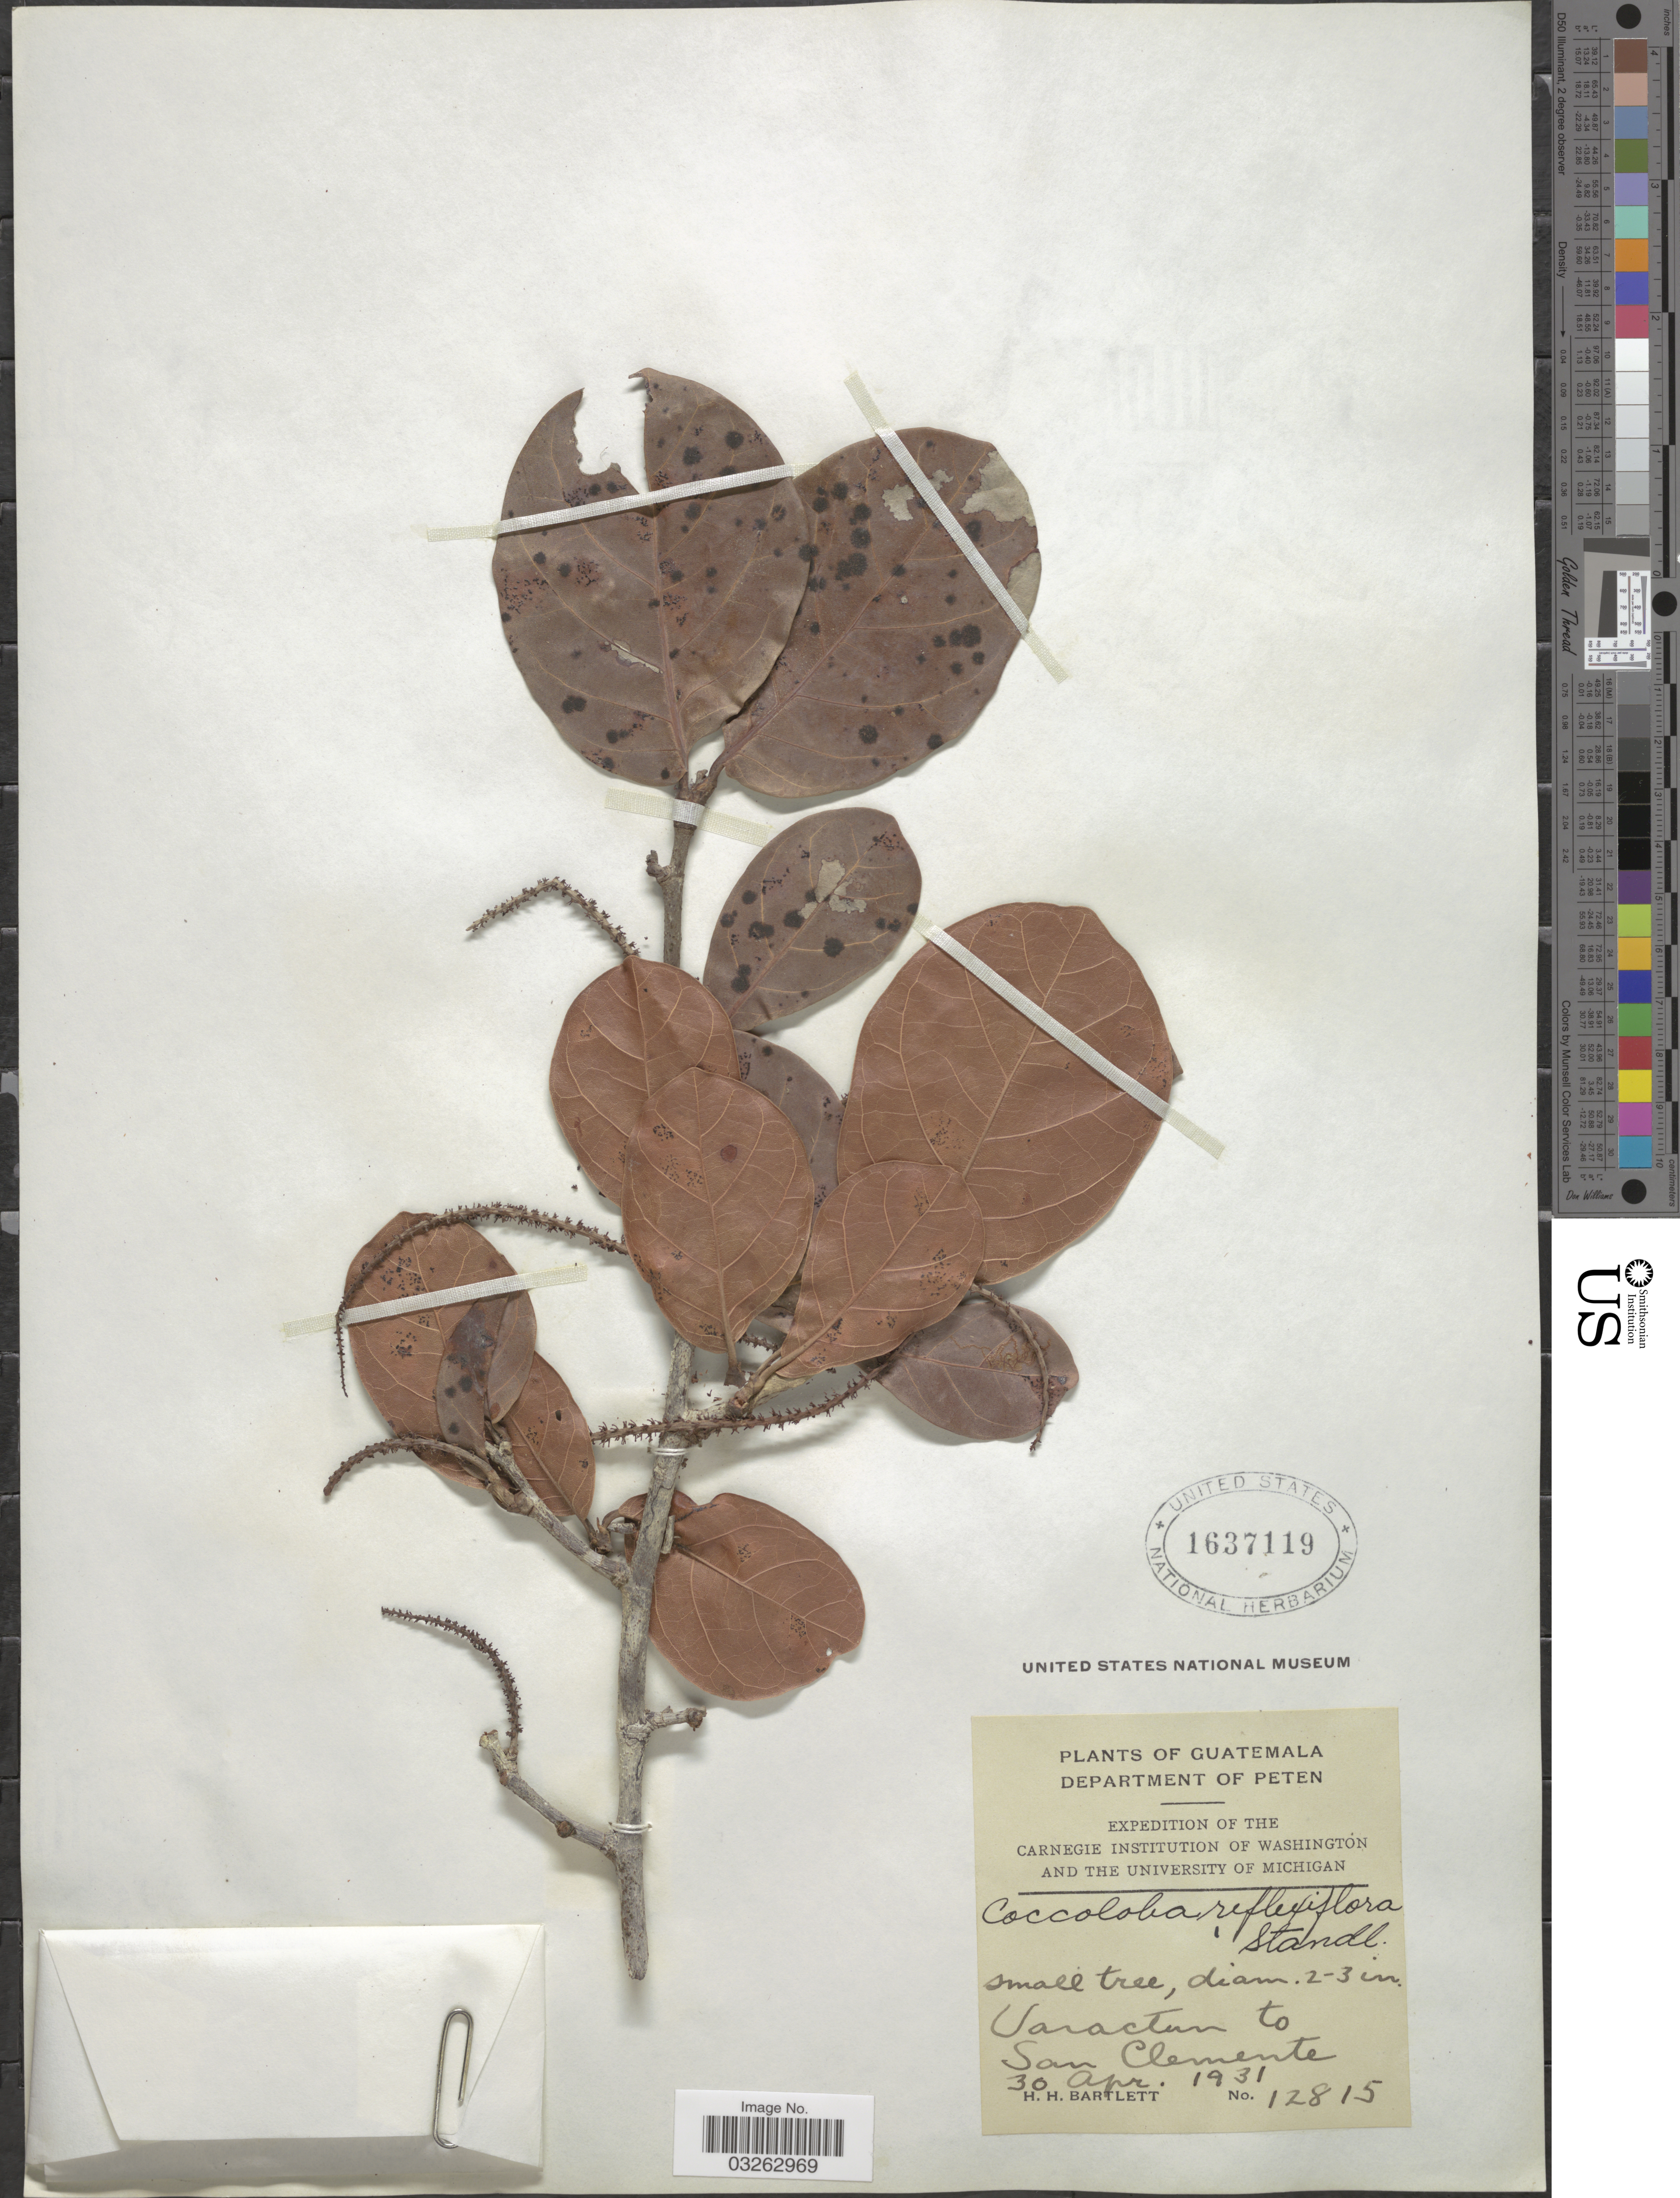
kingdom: Plantae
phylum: Tracheophyta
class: Magnoliopsida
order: Caryophyllales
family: Polygonaceae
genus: Coccoloba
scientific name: Coccoloba reflexiflora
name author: Standl.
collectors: H. H. Bartlett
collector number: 12815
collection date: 1931-04-30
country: Guatemala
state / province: El Petén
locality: Department of Peten. Uaxactun to San Clemente.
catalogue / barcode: US 1637119